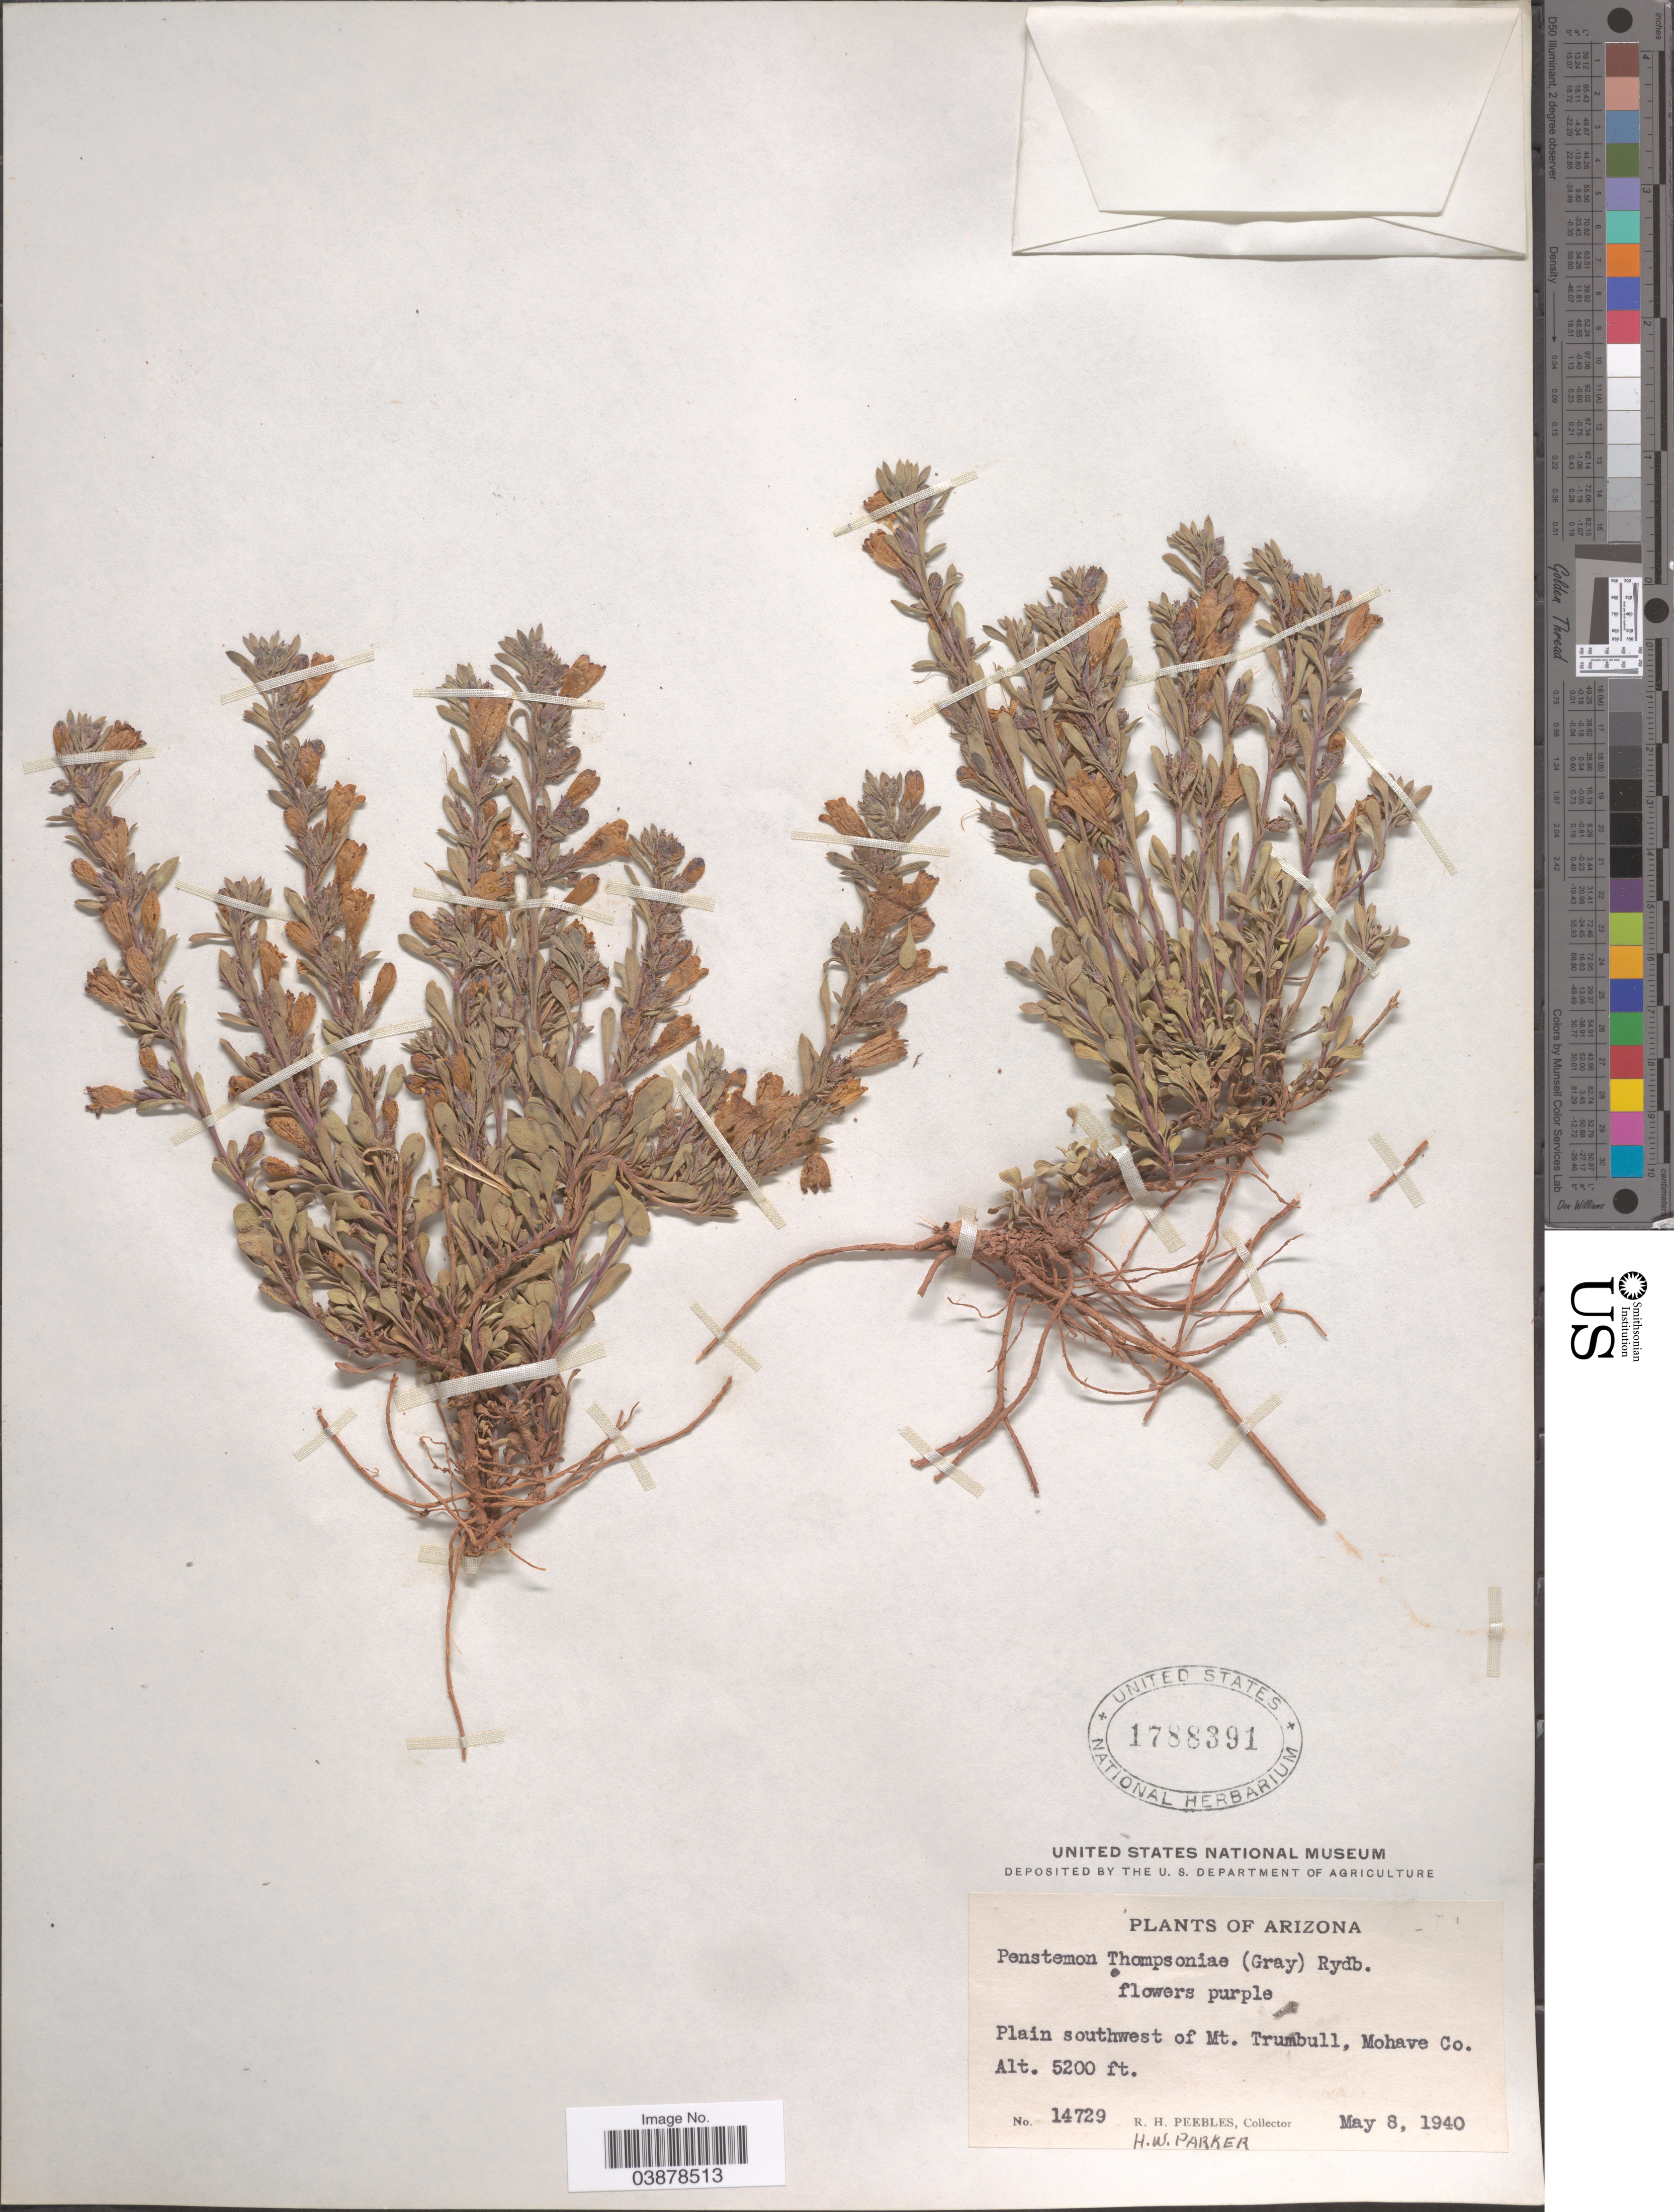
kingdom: Plantae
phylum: Tracheophyta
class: Magnoliopsida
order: Lamiales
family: Plantaginaceae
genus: Penstemon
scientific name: Penstemon thompsonaie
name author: (A. Gray) Rydb.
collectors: R. H. Peebles & H. W. Parker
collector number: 14729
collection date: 1940-05-08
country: United States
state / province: Arizona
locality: Plain southwest of Mt. Trumbull, Mohave Co.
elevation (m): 1585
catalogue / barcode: US 1788391